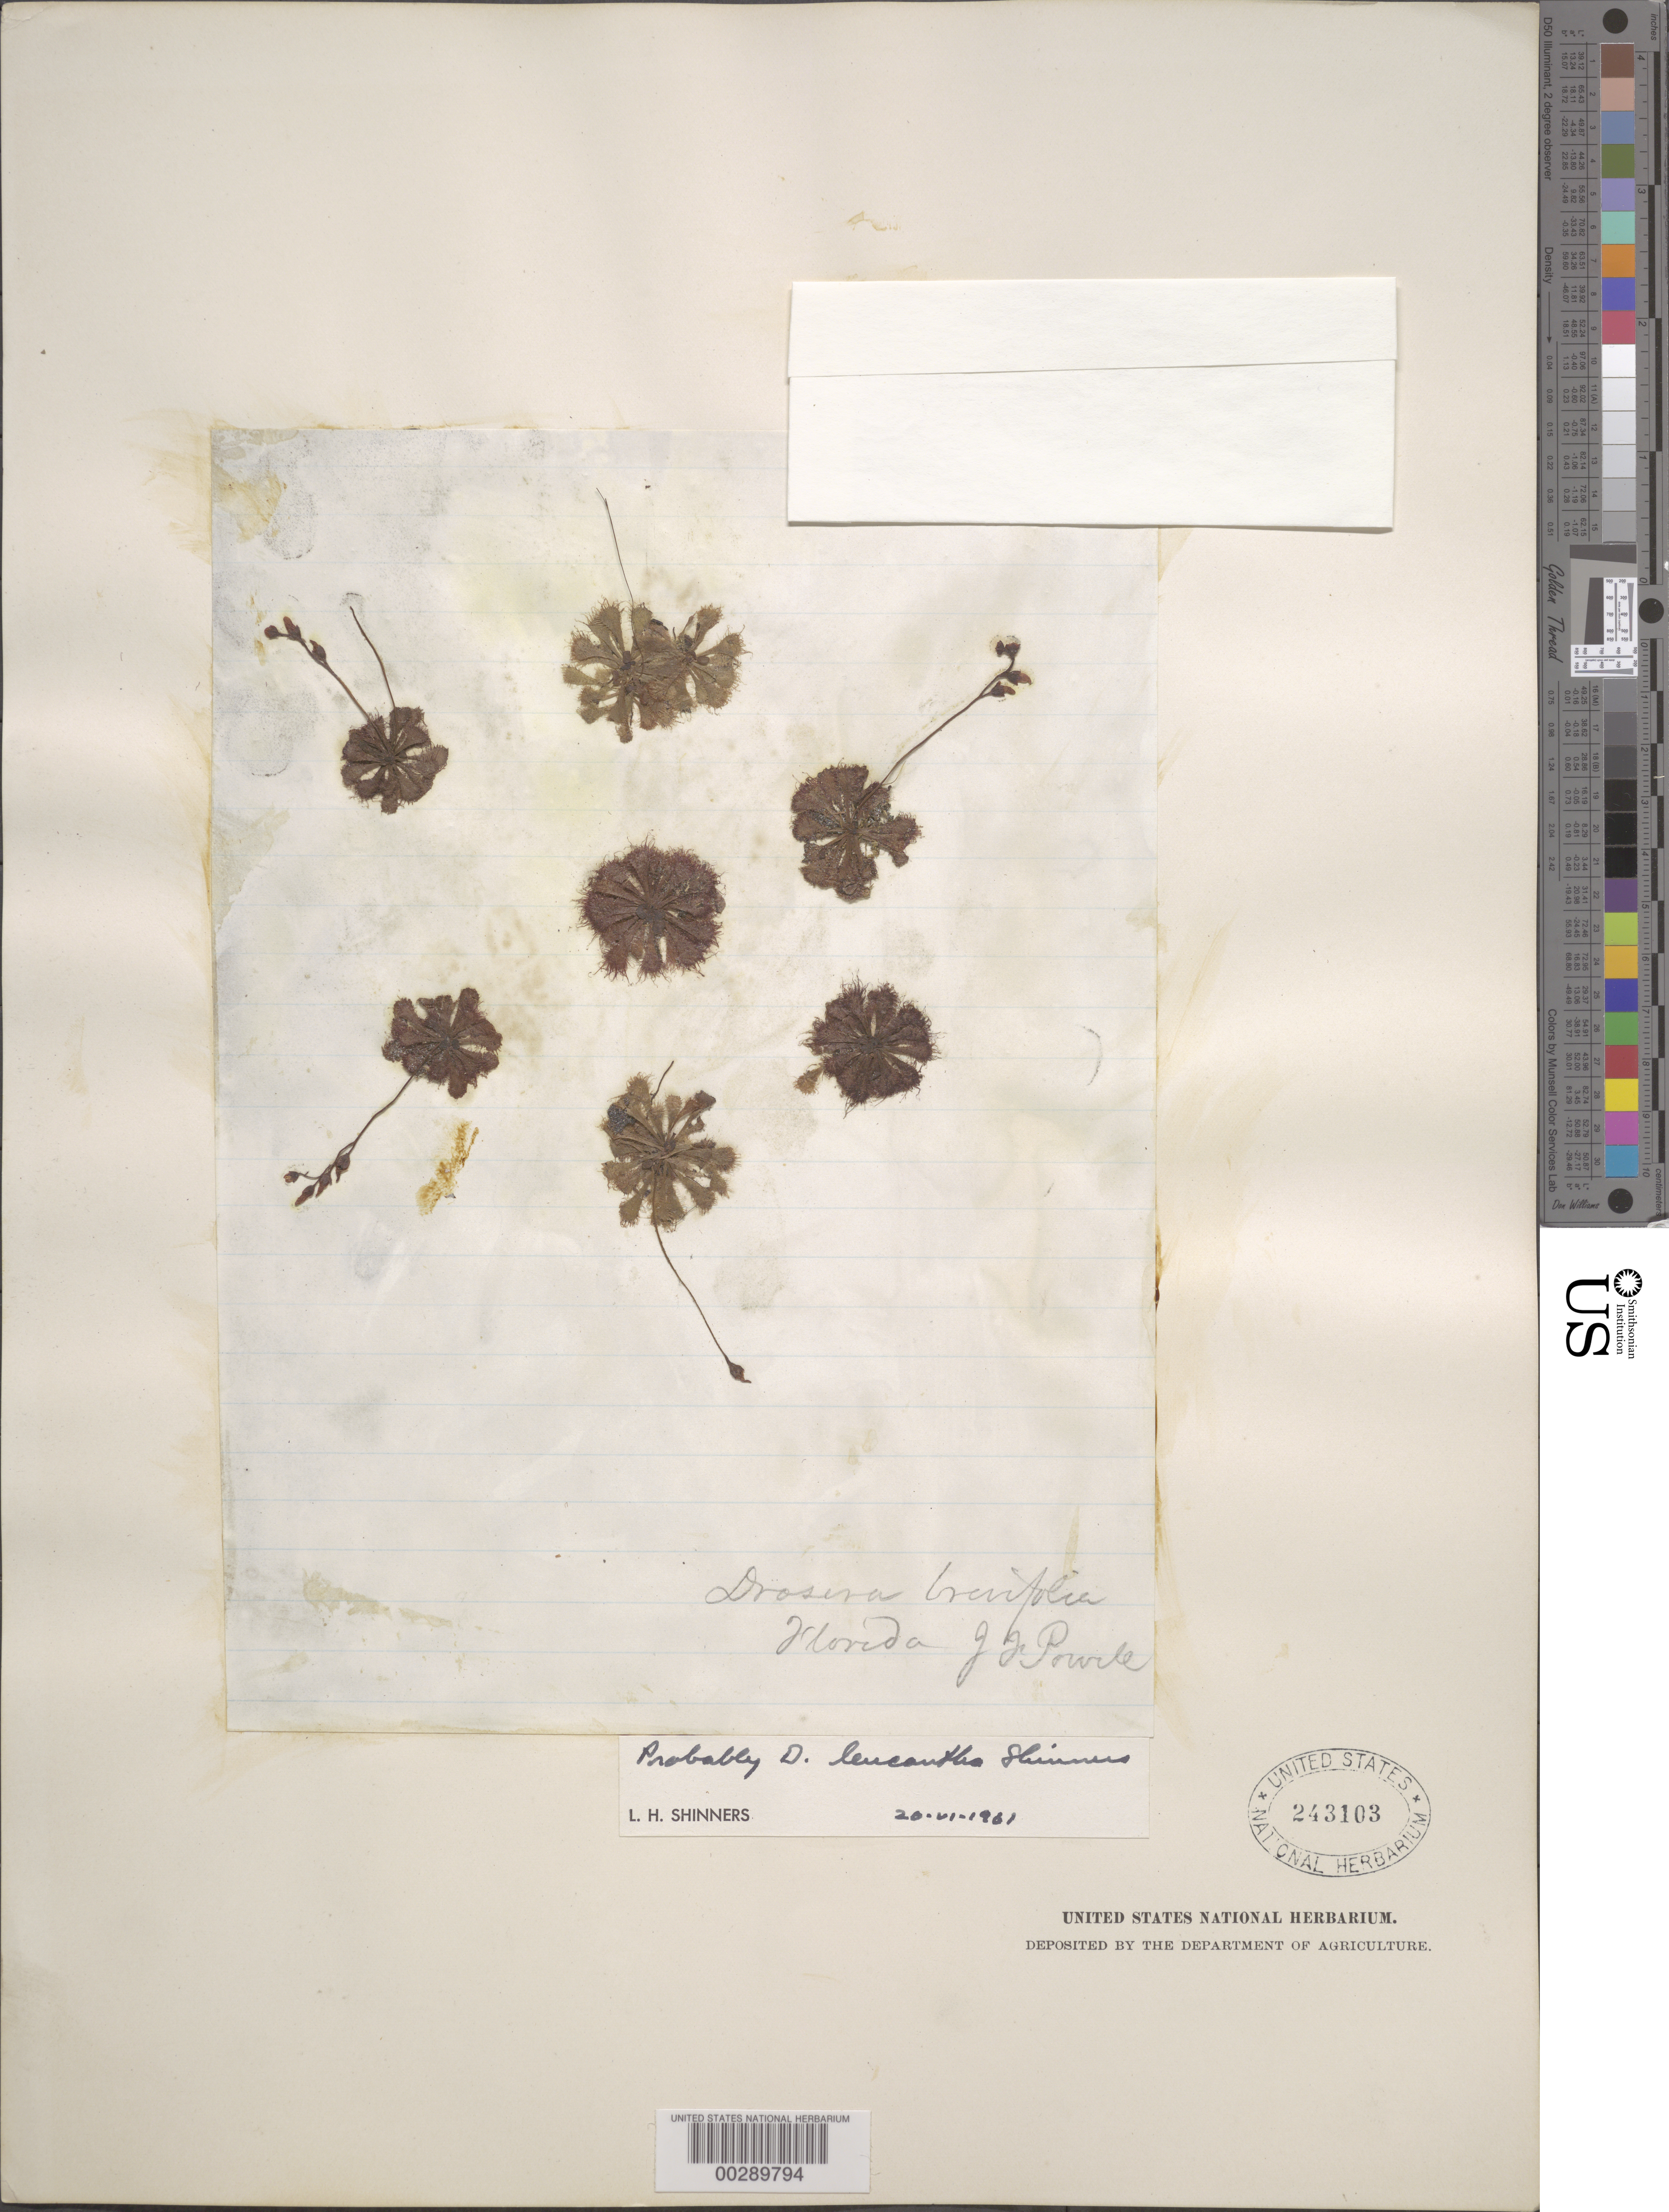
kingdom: Plantae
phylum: Tracheophyta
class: Magnoliopsida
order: Caryophyllales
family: Droseraceae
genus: Drosera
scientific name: Drosera leucantha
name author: Shinners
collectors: J. Powile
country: United States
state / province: Florida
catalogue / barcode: US 243103